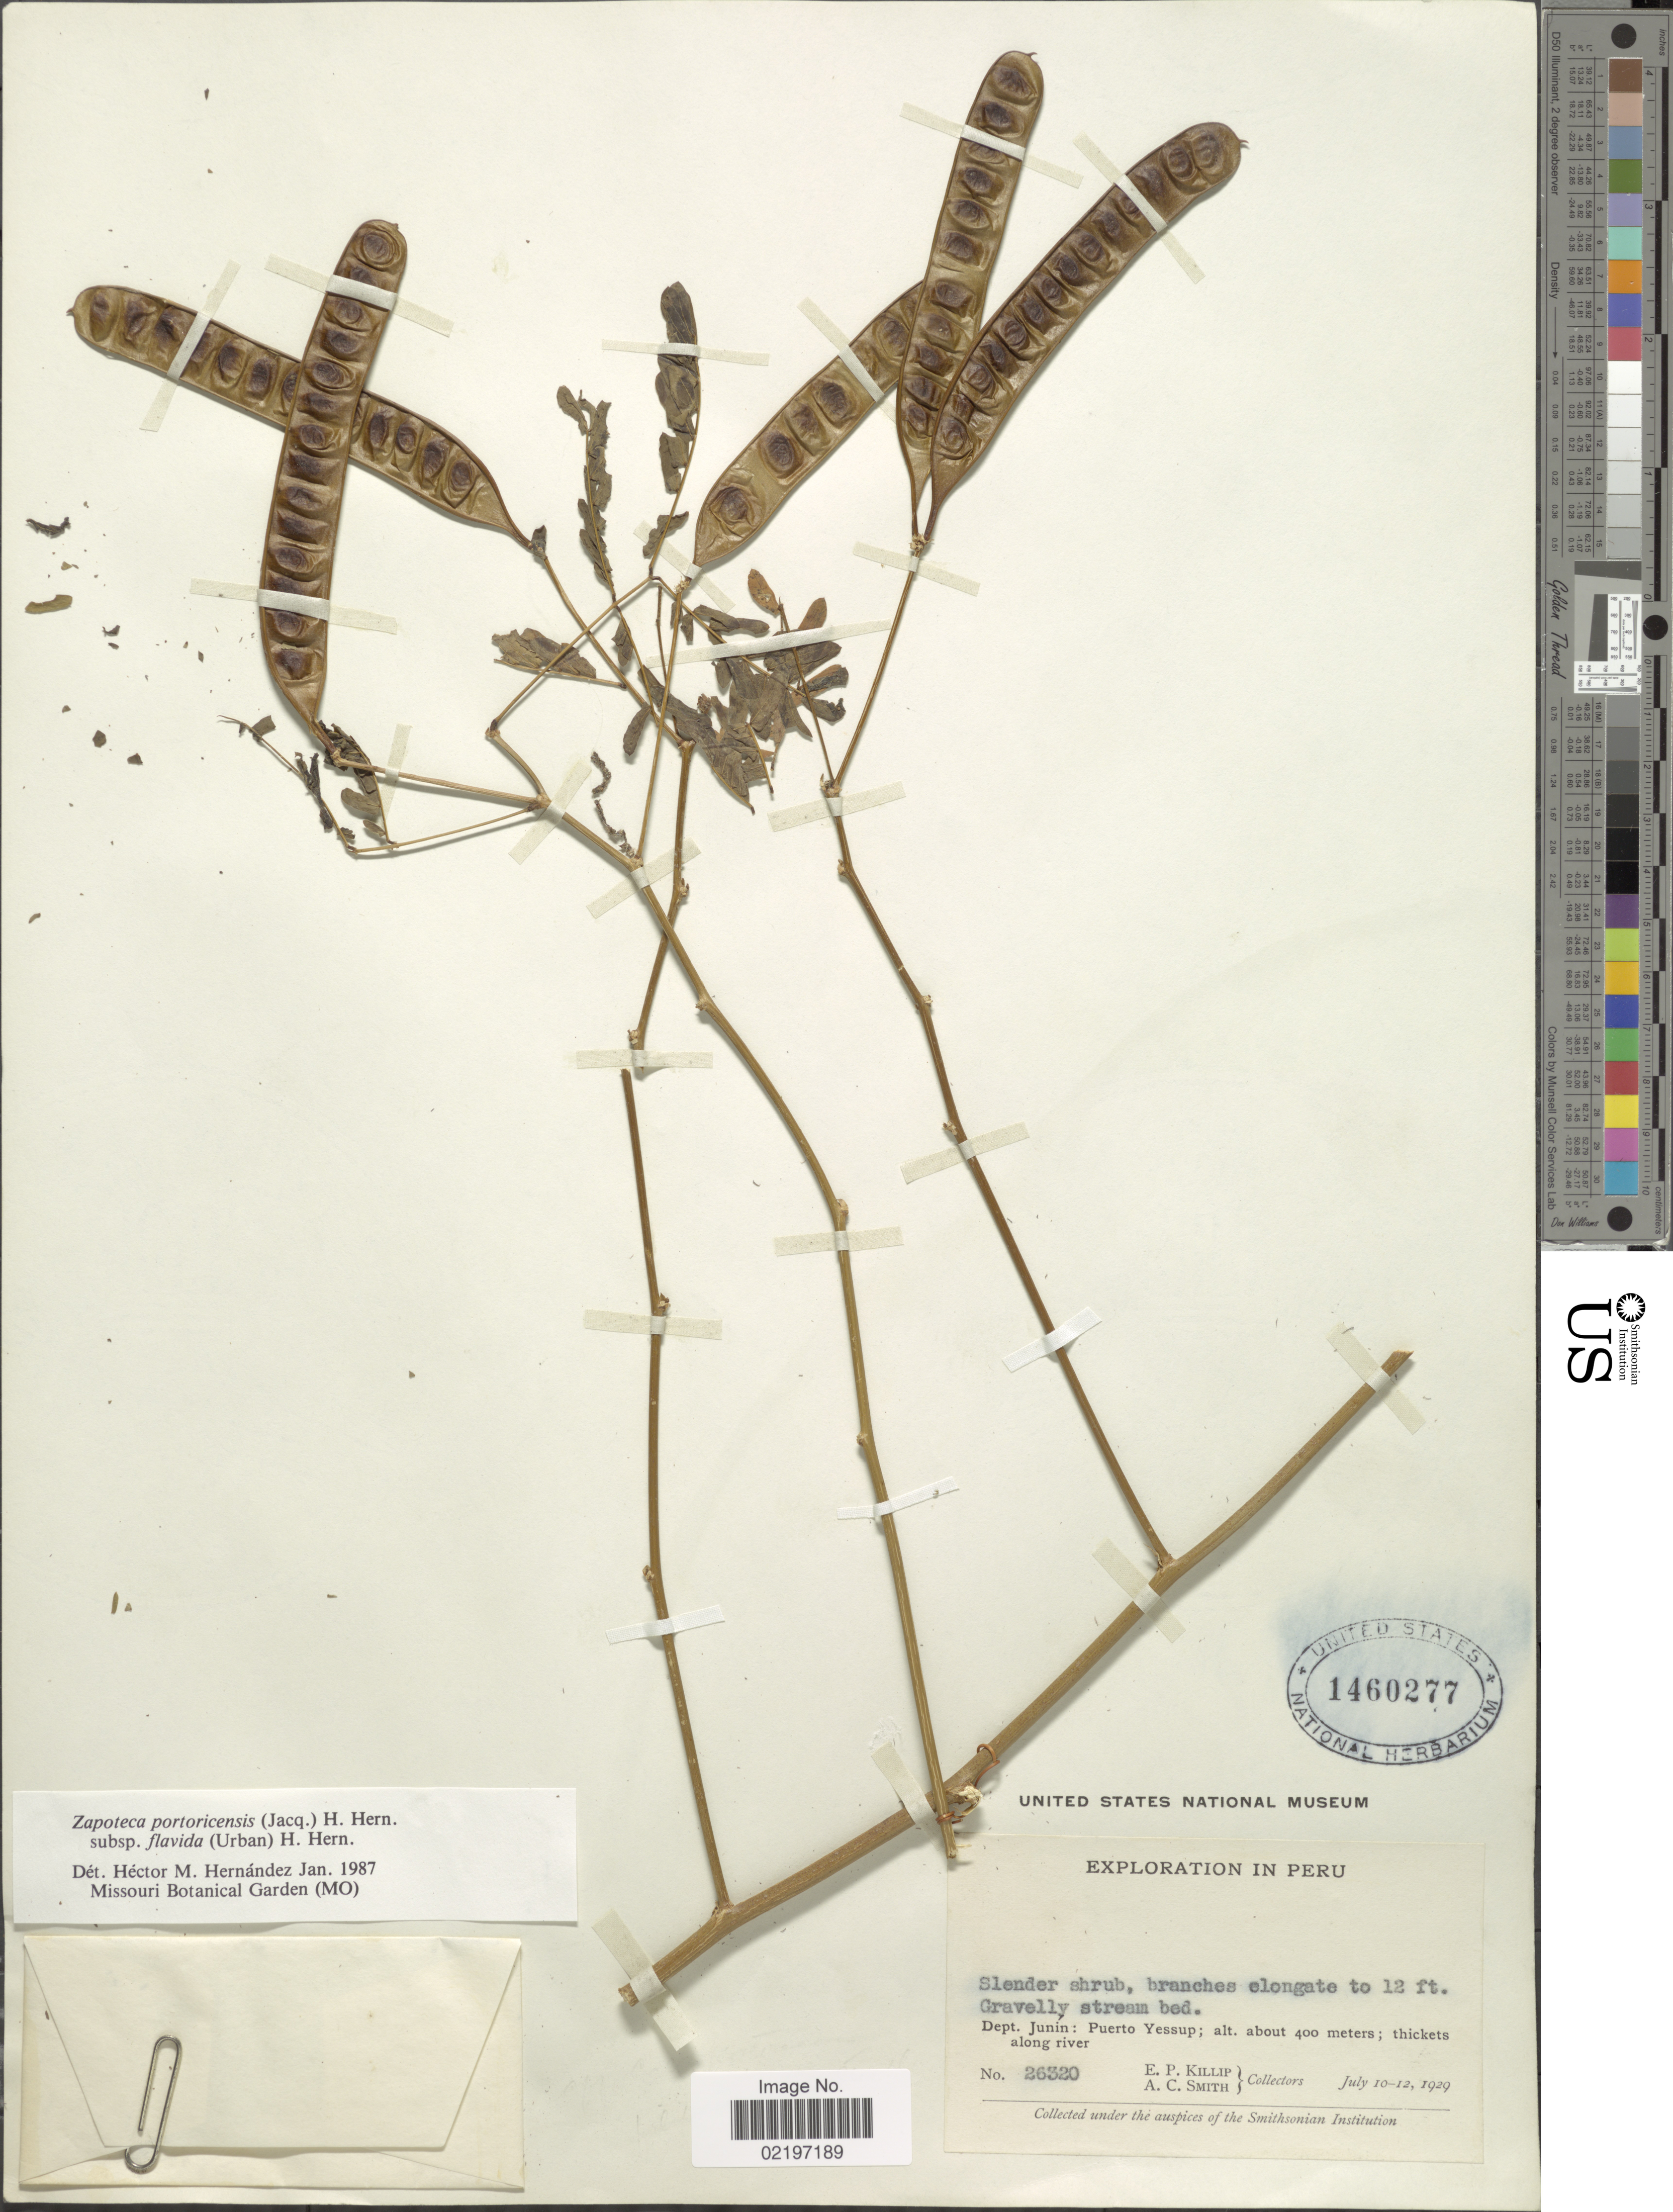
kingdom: Plantae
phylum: Tracheophyta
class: Magnoliopsida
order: Fabales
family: Fabaceae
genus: Zapoteca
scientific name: Zapoteca portoricensis subsp. flavida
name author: (Urb.) H.M. Hern.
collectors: E. P. Killip & A. C. Smith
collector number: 26320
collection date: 1929-07-10/1929-07-12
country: Peru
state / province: Junín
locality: Puerto Yessup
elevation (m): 400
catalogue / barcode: US 1460277